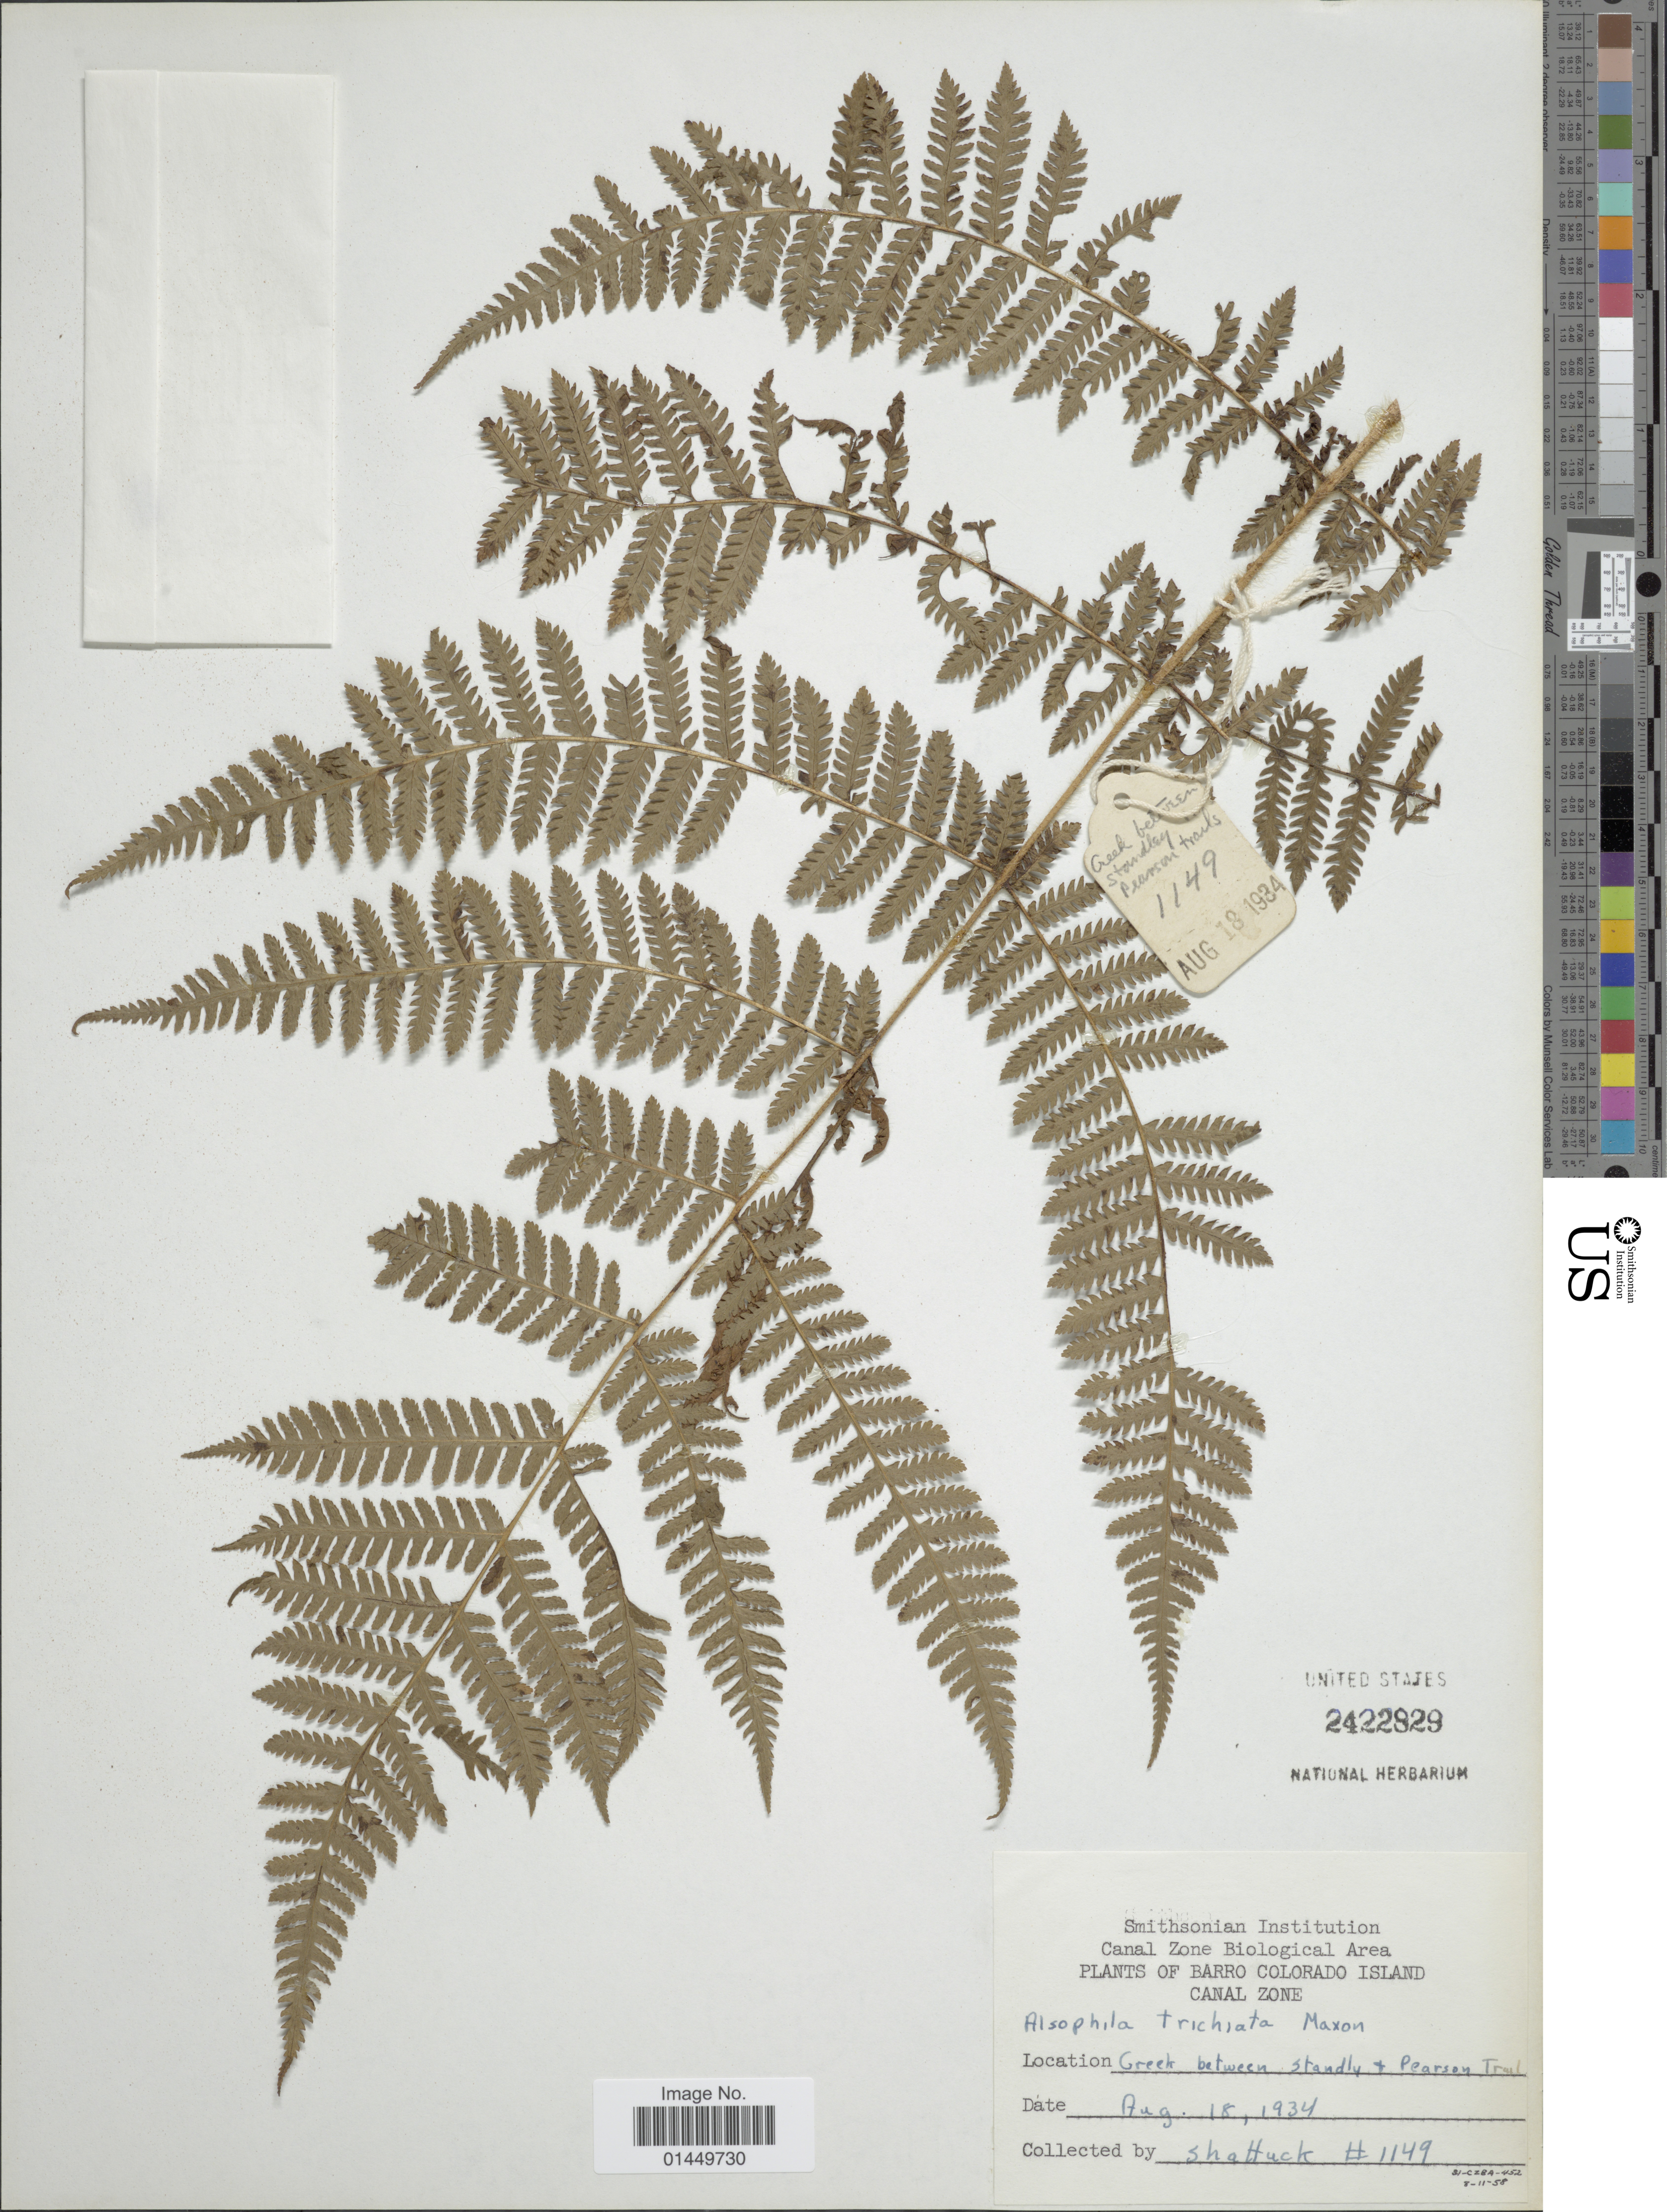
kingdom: Plantae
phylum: Tracheophyta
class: Polypodiopsida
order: Cyatheales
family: Cyatheaceae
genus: Cyathea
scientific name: Cyathea trichiata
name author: (Maxon) Domin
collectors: Shattuck, --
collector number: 1149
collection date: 1934-08-18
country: Panama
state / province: Panamá Oeste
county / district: Canal Zone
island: Barro Colorado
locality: Canal Zone Biological Area, Barro Colorado Island, Canal Zone, Creek between Stadley & Pearson Trail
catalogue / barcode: US 2422829